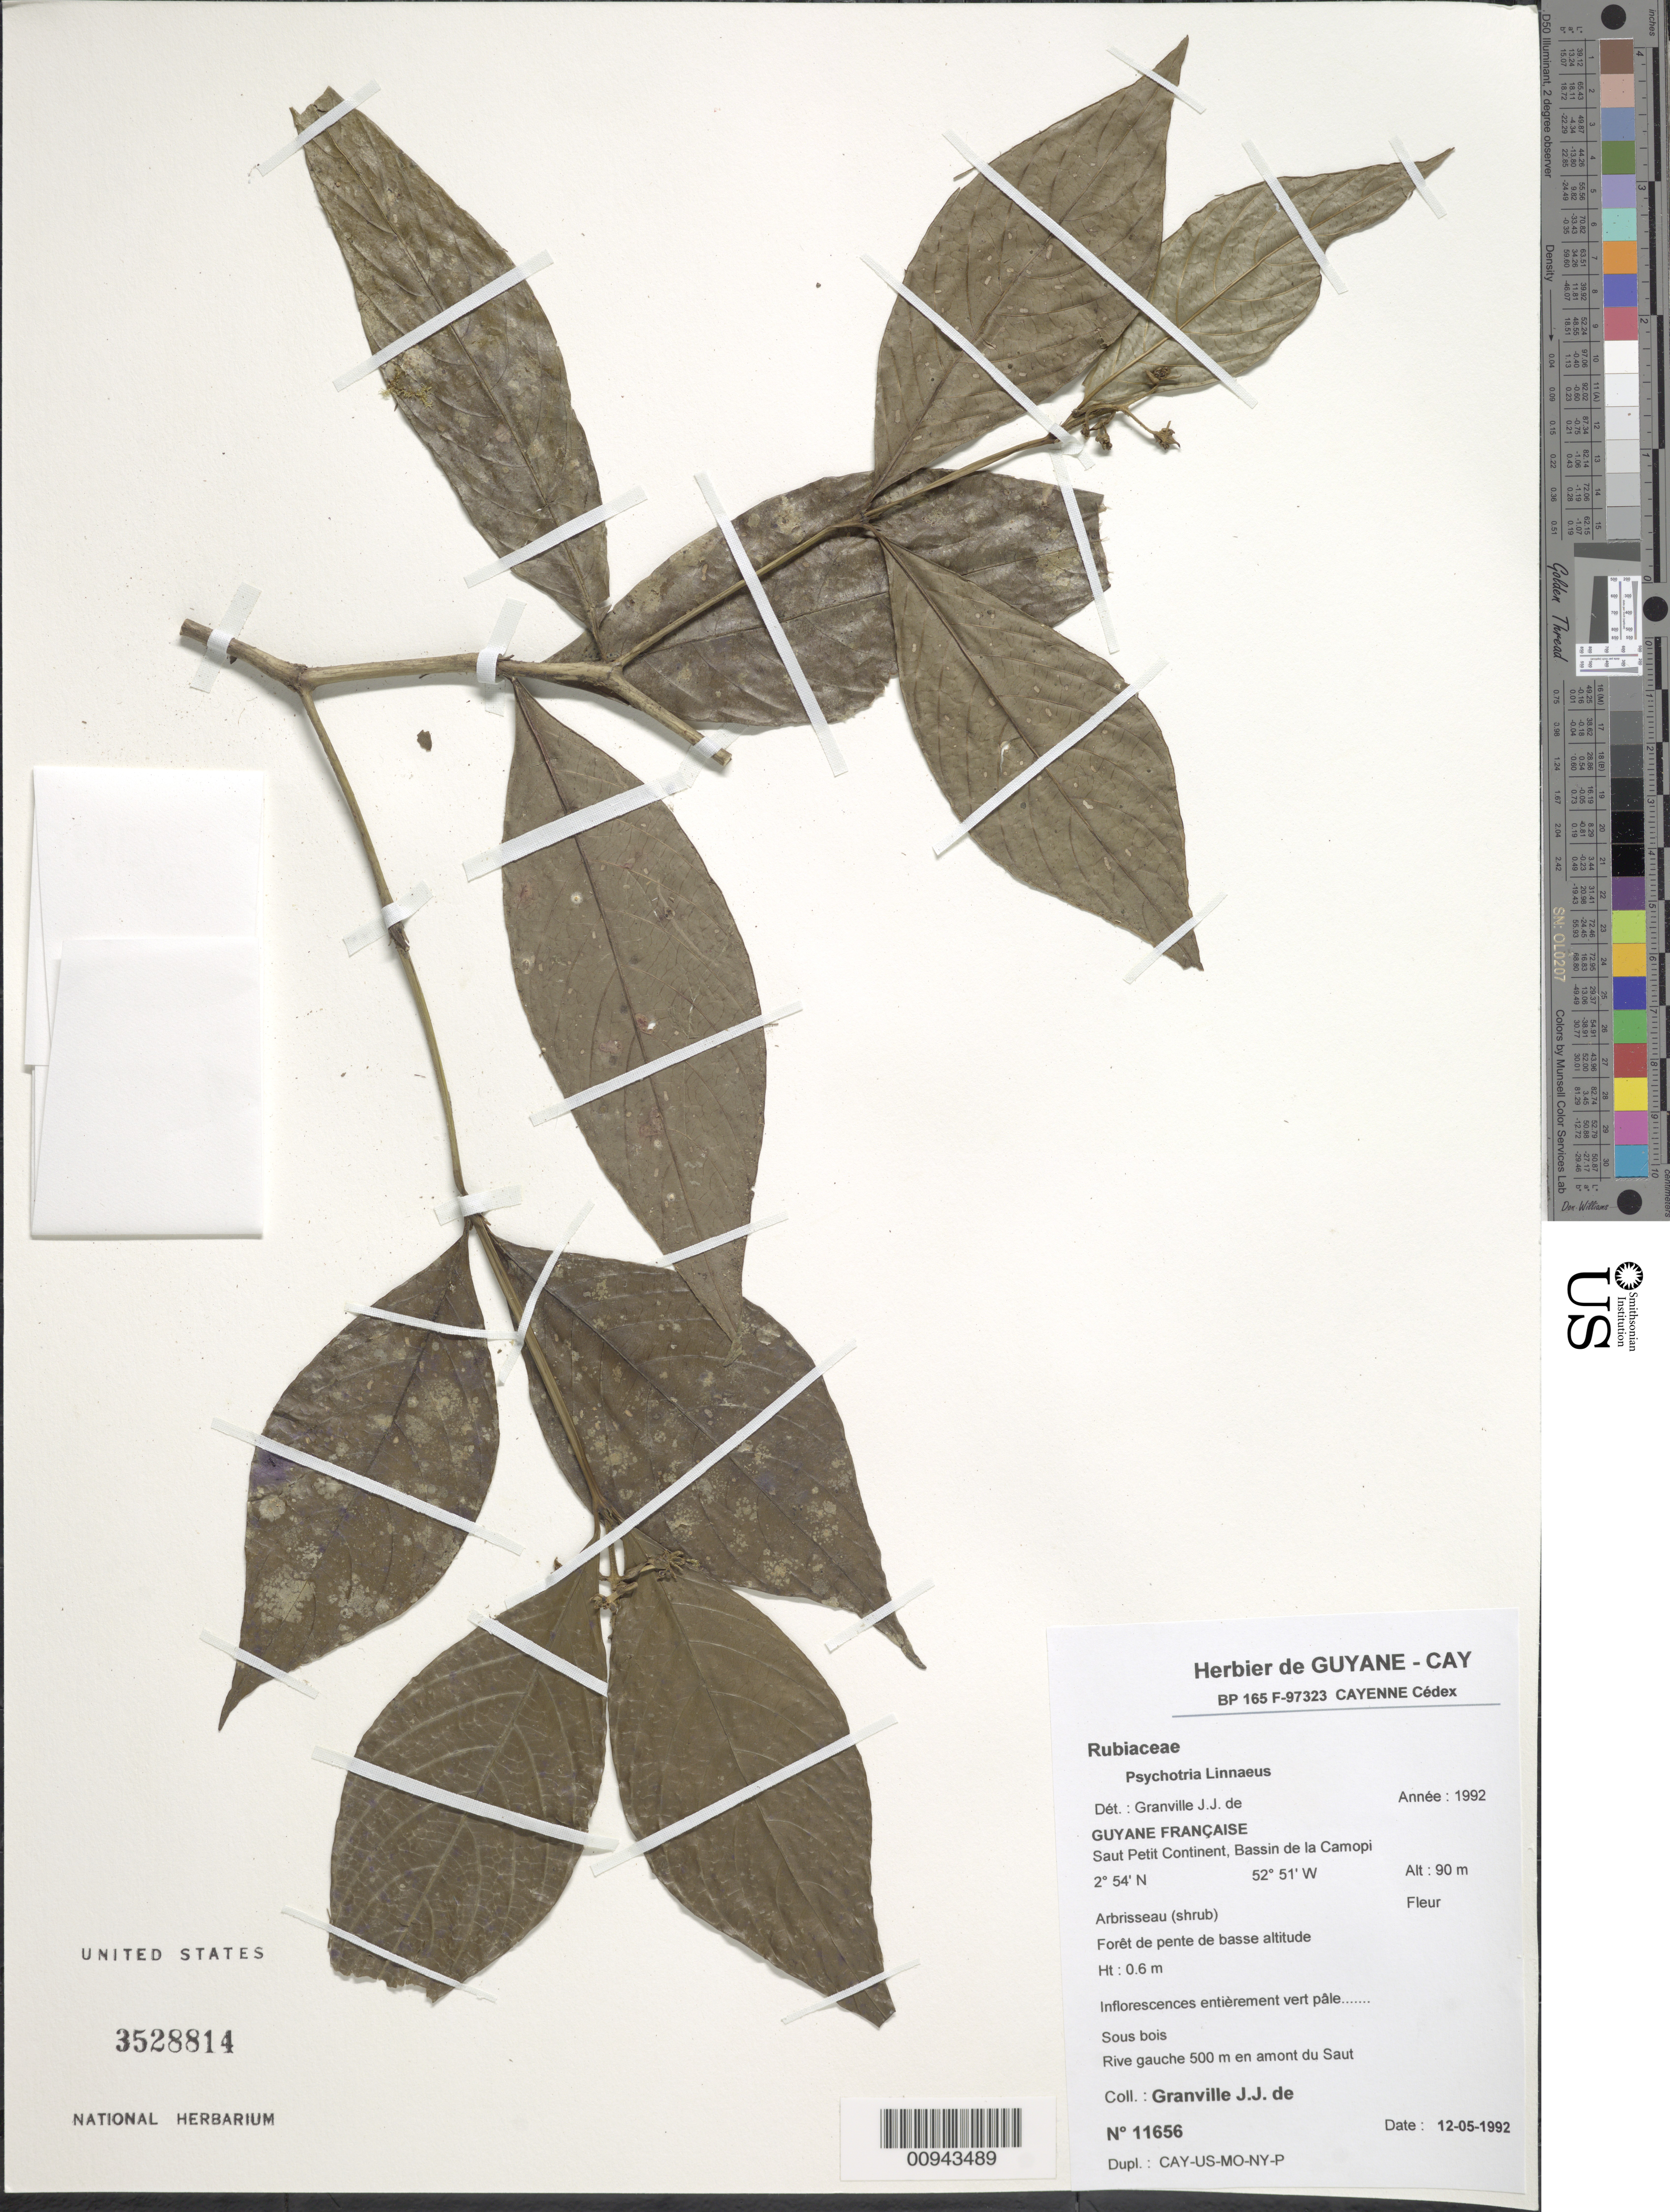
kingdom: Plantae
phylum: Tracheophyta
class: Magnoliopsida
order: Gentianales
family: Rubiaceae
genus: Psychotria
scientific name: Psychotria sp.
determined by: Granville, J. J. de, (CAY), Institut de Recherche pour le Developpement (IRD) (FRENCH GUIANA)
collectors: J.-J. de Granville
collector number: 11656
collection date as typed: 12-May-92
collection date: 1992-05-12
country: French Guiana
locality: Saut Petit Continent, Bassin de la Camopi. Rive gauche 500m en amont du Saut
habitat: Foret de pente de basse altitude. Sous bois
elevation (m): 90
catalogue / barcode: US 3528814